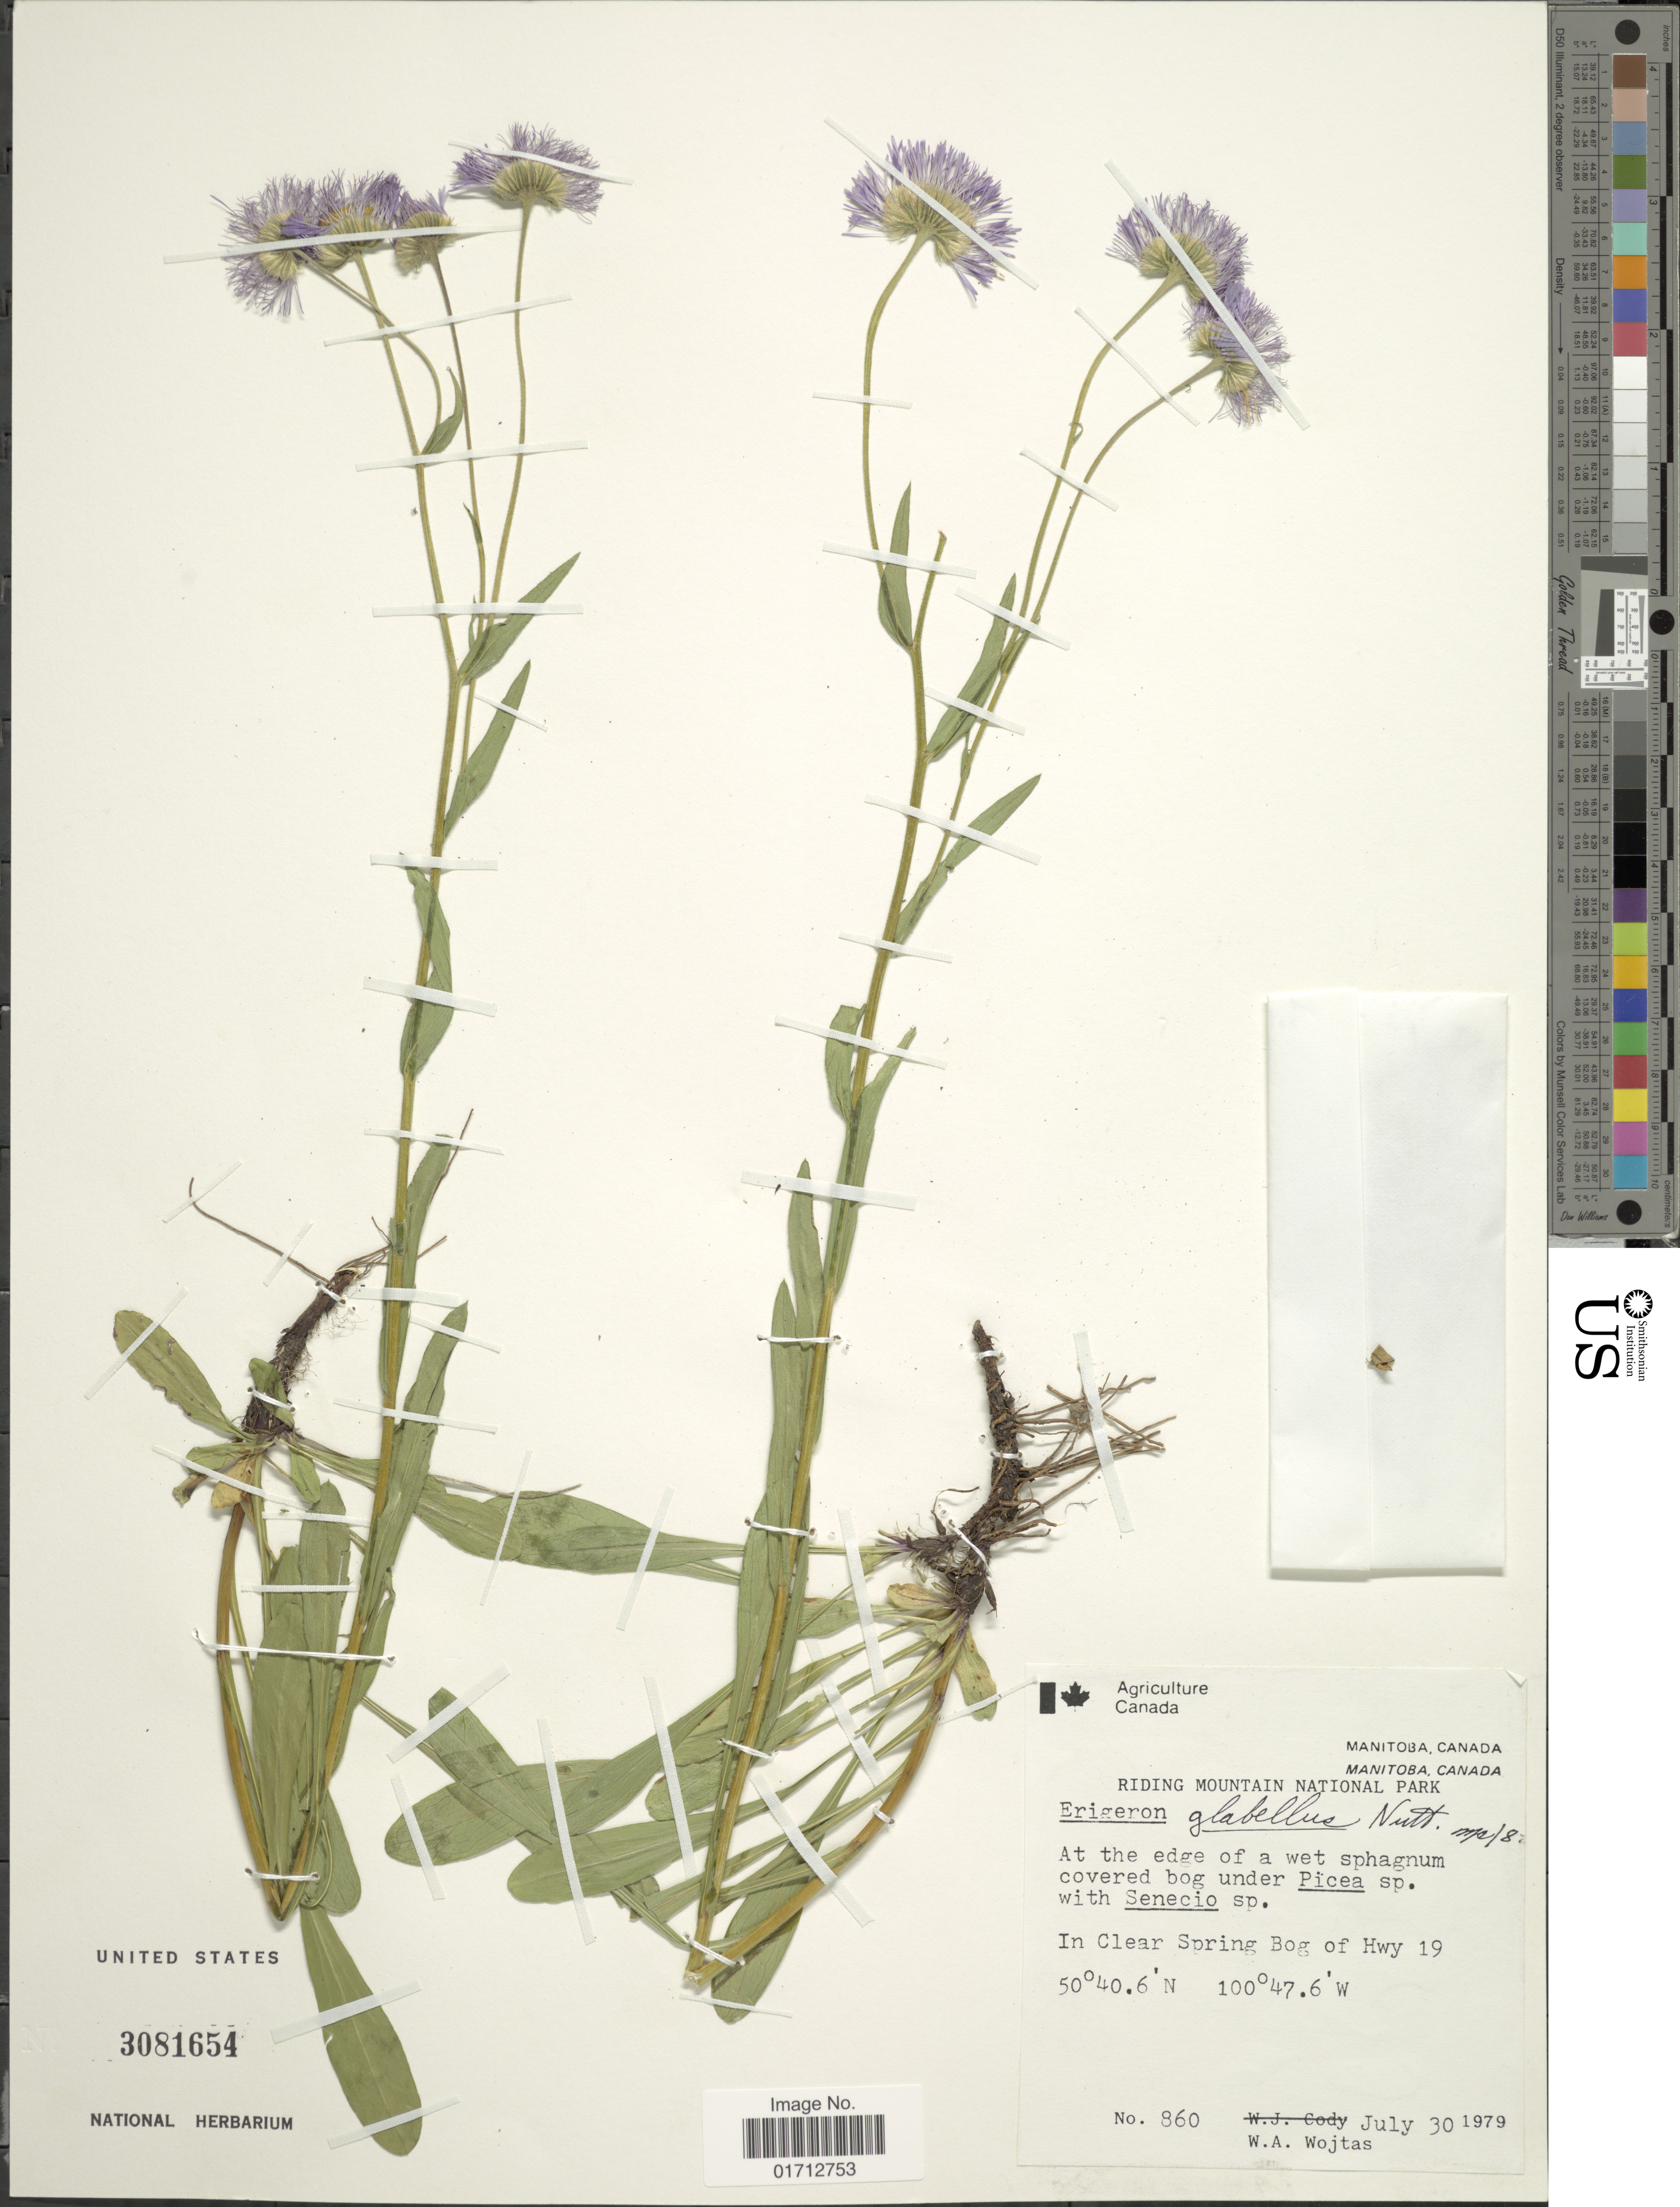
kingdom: Plantae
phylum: Tracheophyta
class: Magnoliopsida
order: Asterales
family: Asteraceae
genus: Erigeron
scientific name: Erigeron glabellus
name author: Nutt.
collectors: W. Wojtas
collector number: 860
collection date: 1979-07-30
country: Canada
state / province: Manitoba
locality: Riding Mountain National Park, In Clear Spring Bog of Hwy 19.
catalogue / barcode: US 3081654